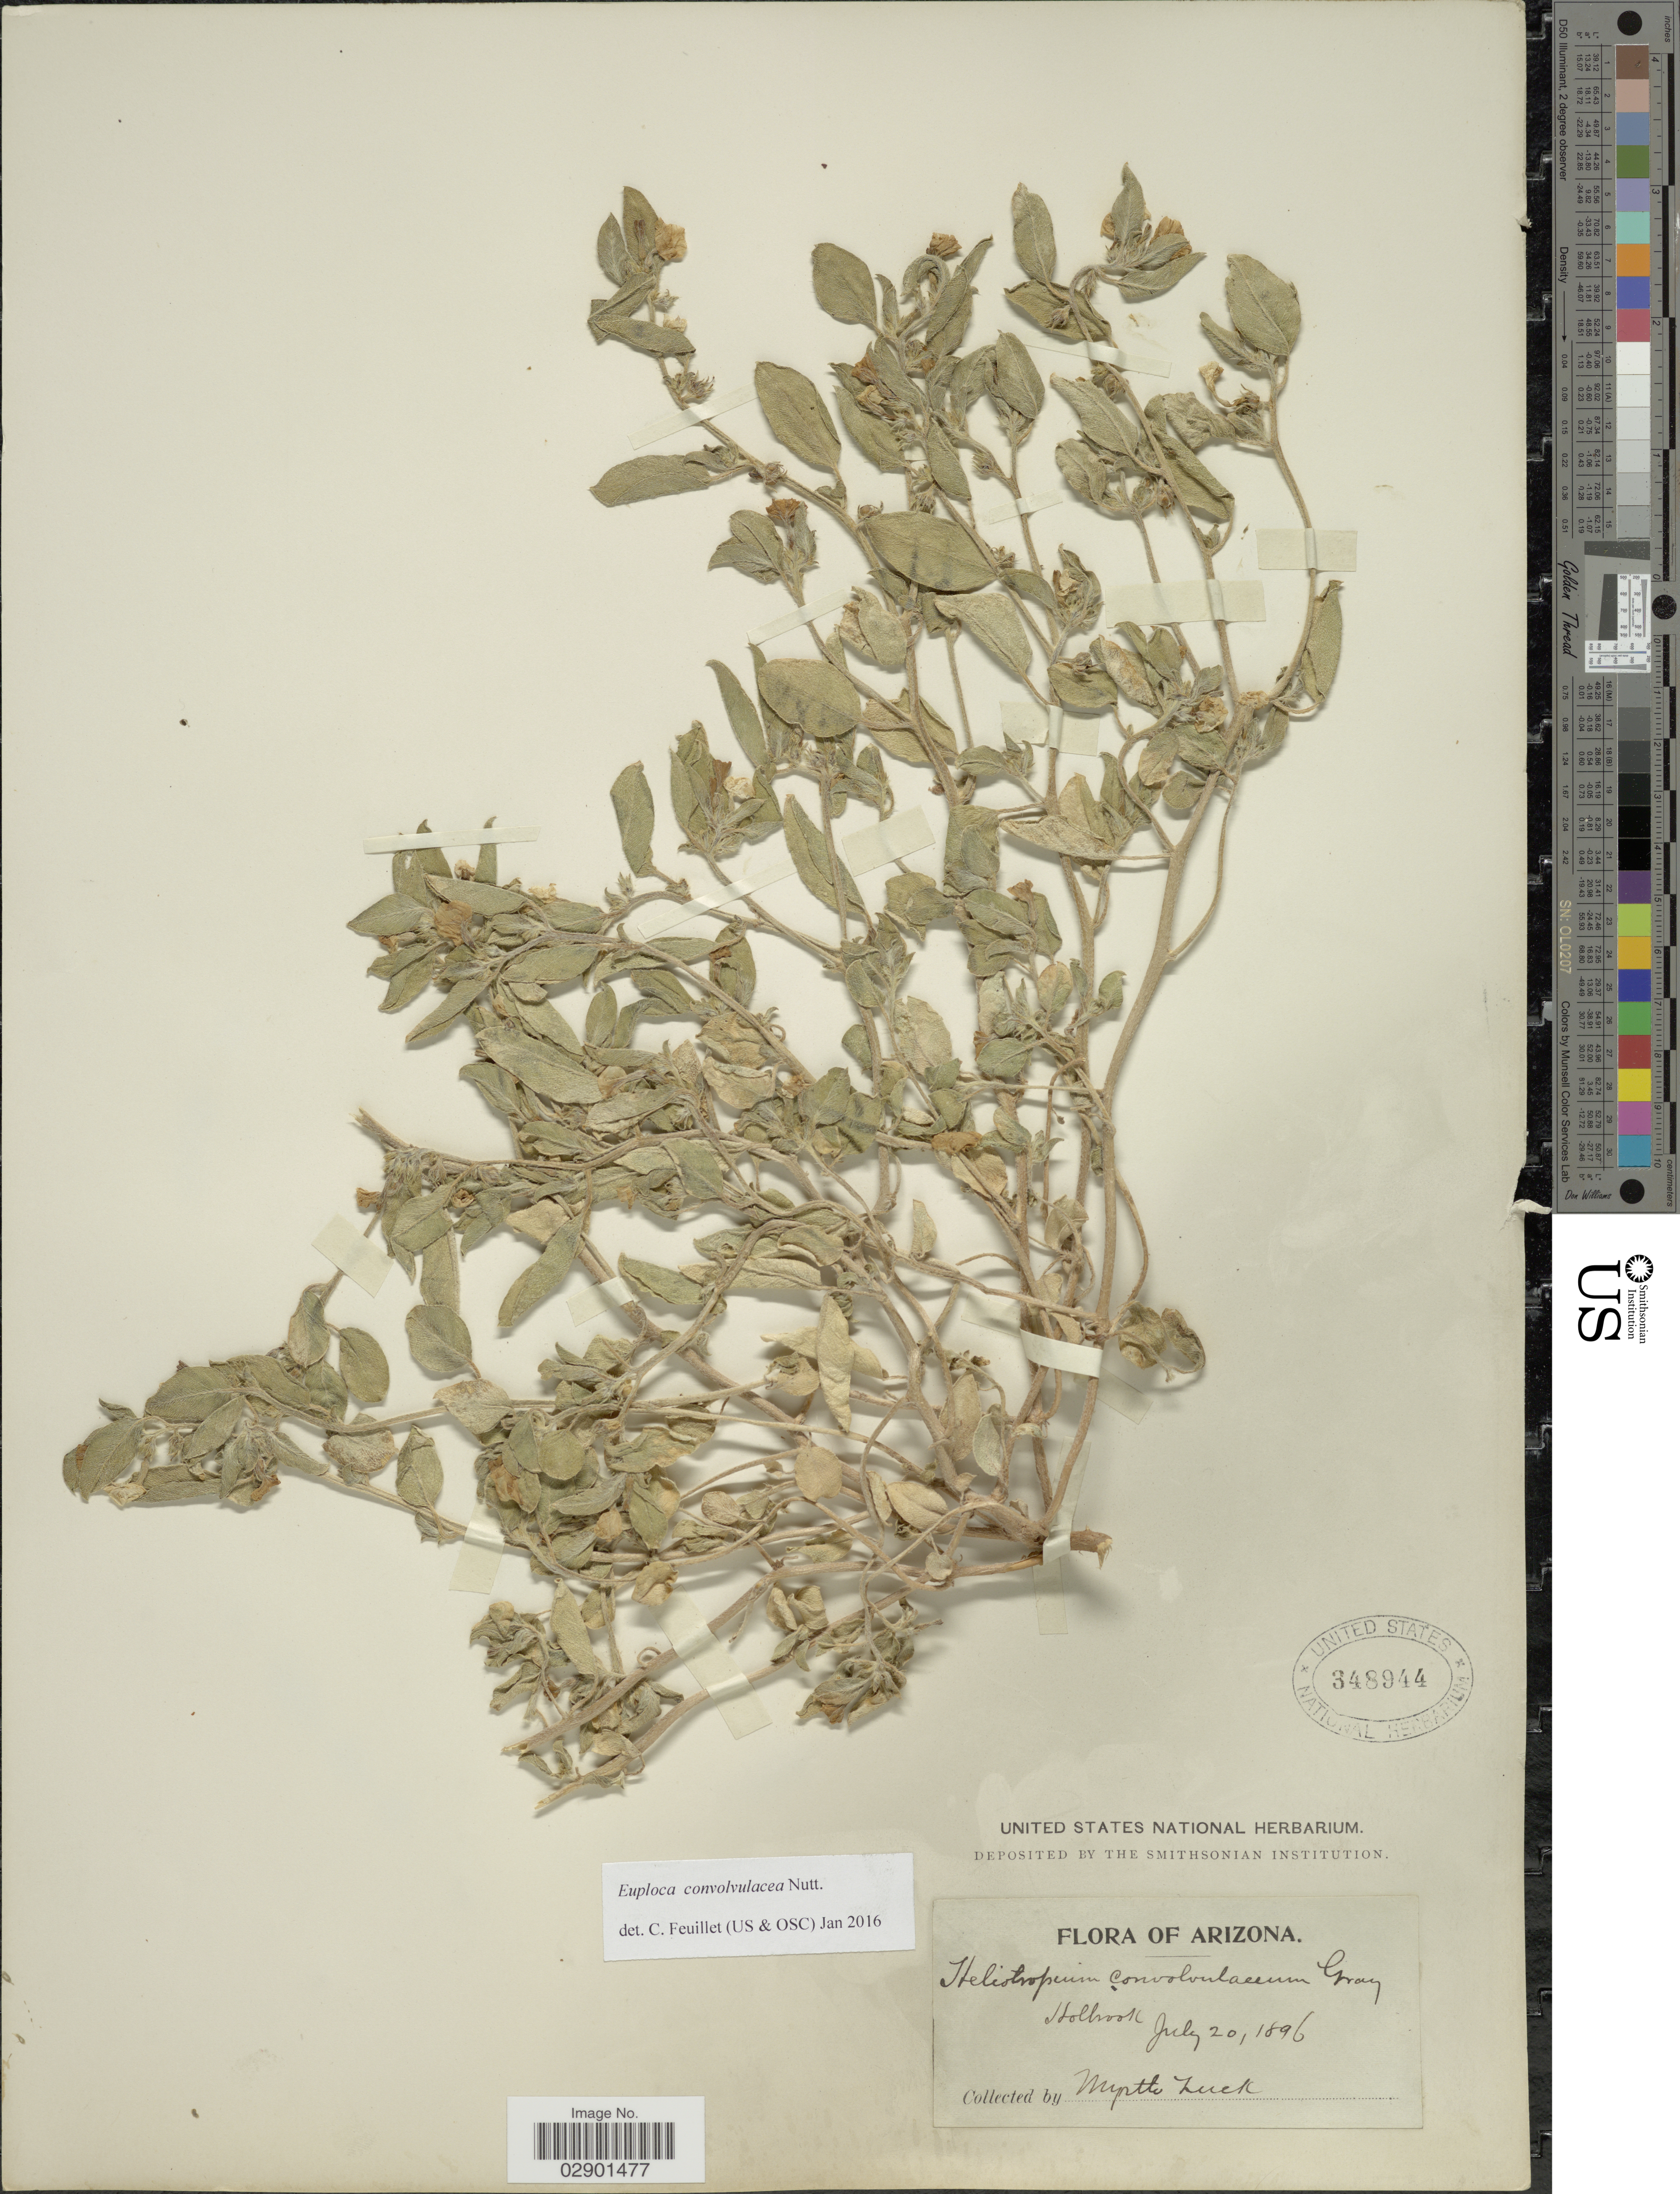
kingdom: Plantae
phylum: Tracheophyta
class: Magnoliopsida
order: Boraginales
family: Heliotropiaceae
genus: Euploca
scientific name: Euploca convolvulacea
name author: Nutt.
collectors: M. Zuck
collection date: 1896-07-20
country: United States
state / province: Arizona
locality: Holbrook.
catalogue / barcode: US 348944